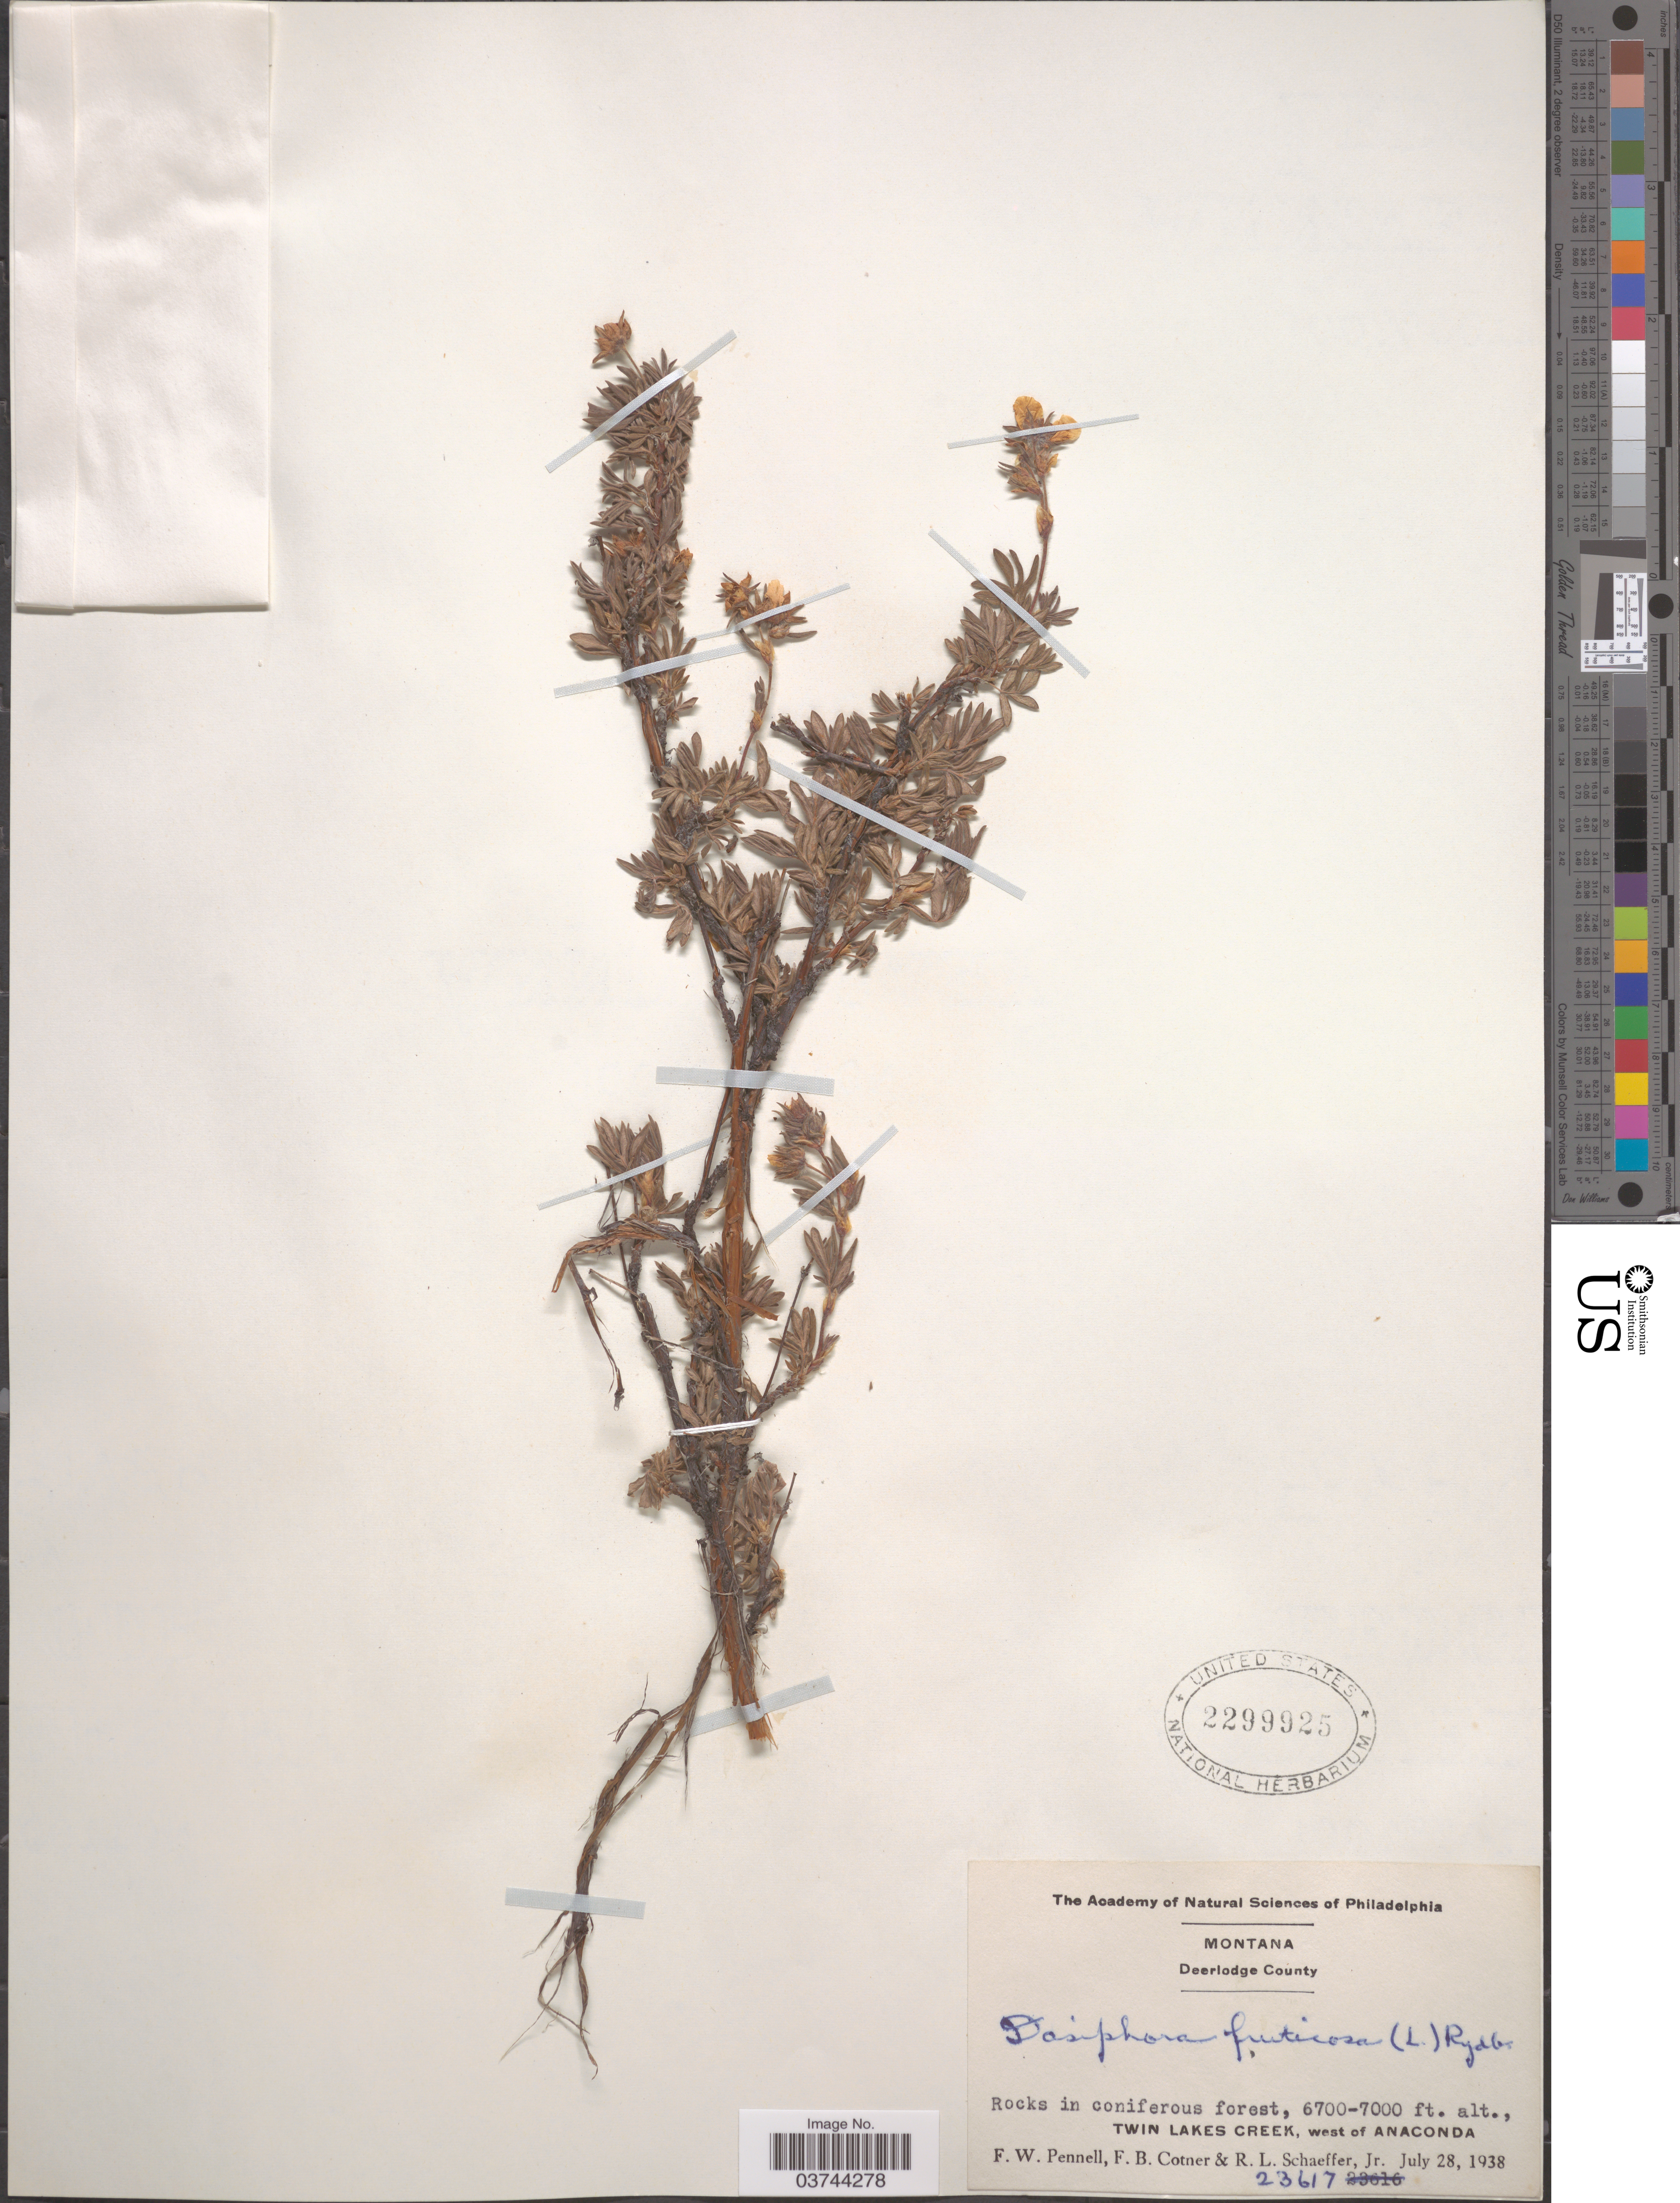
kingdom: Plantae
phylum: Tracheophyta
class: Magnoliopsida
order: Rosales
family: Rosaceae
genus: Dasiphora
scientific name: Dasiphora fruticosa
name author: (L.) Rydb.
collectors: F. W. Pennell, F. Cotner & R. L. Schaeffer Jr.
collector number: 23617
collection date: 1938-07-28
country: United States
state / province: Montana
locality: Deerlodge County. Twin Lakes Creek, west of Anaconda.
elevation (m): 2042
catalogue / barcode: US 2299925